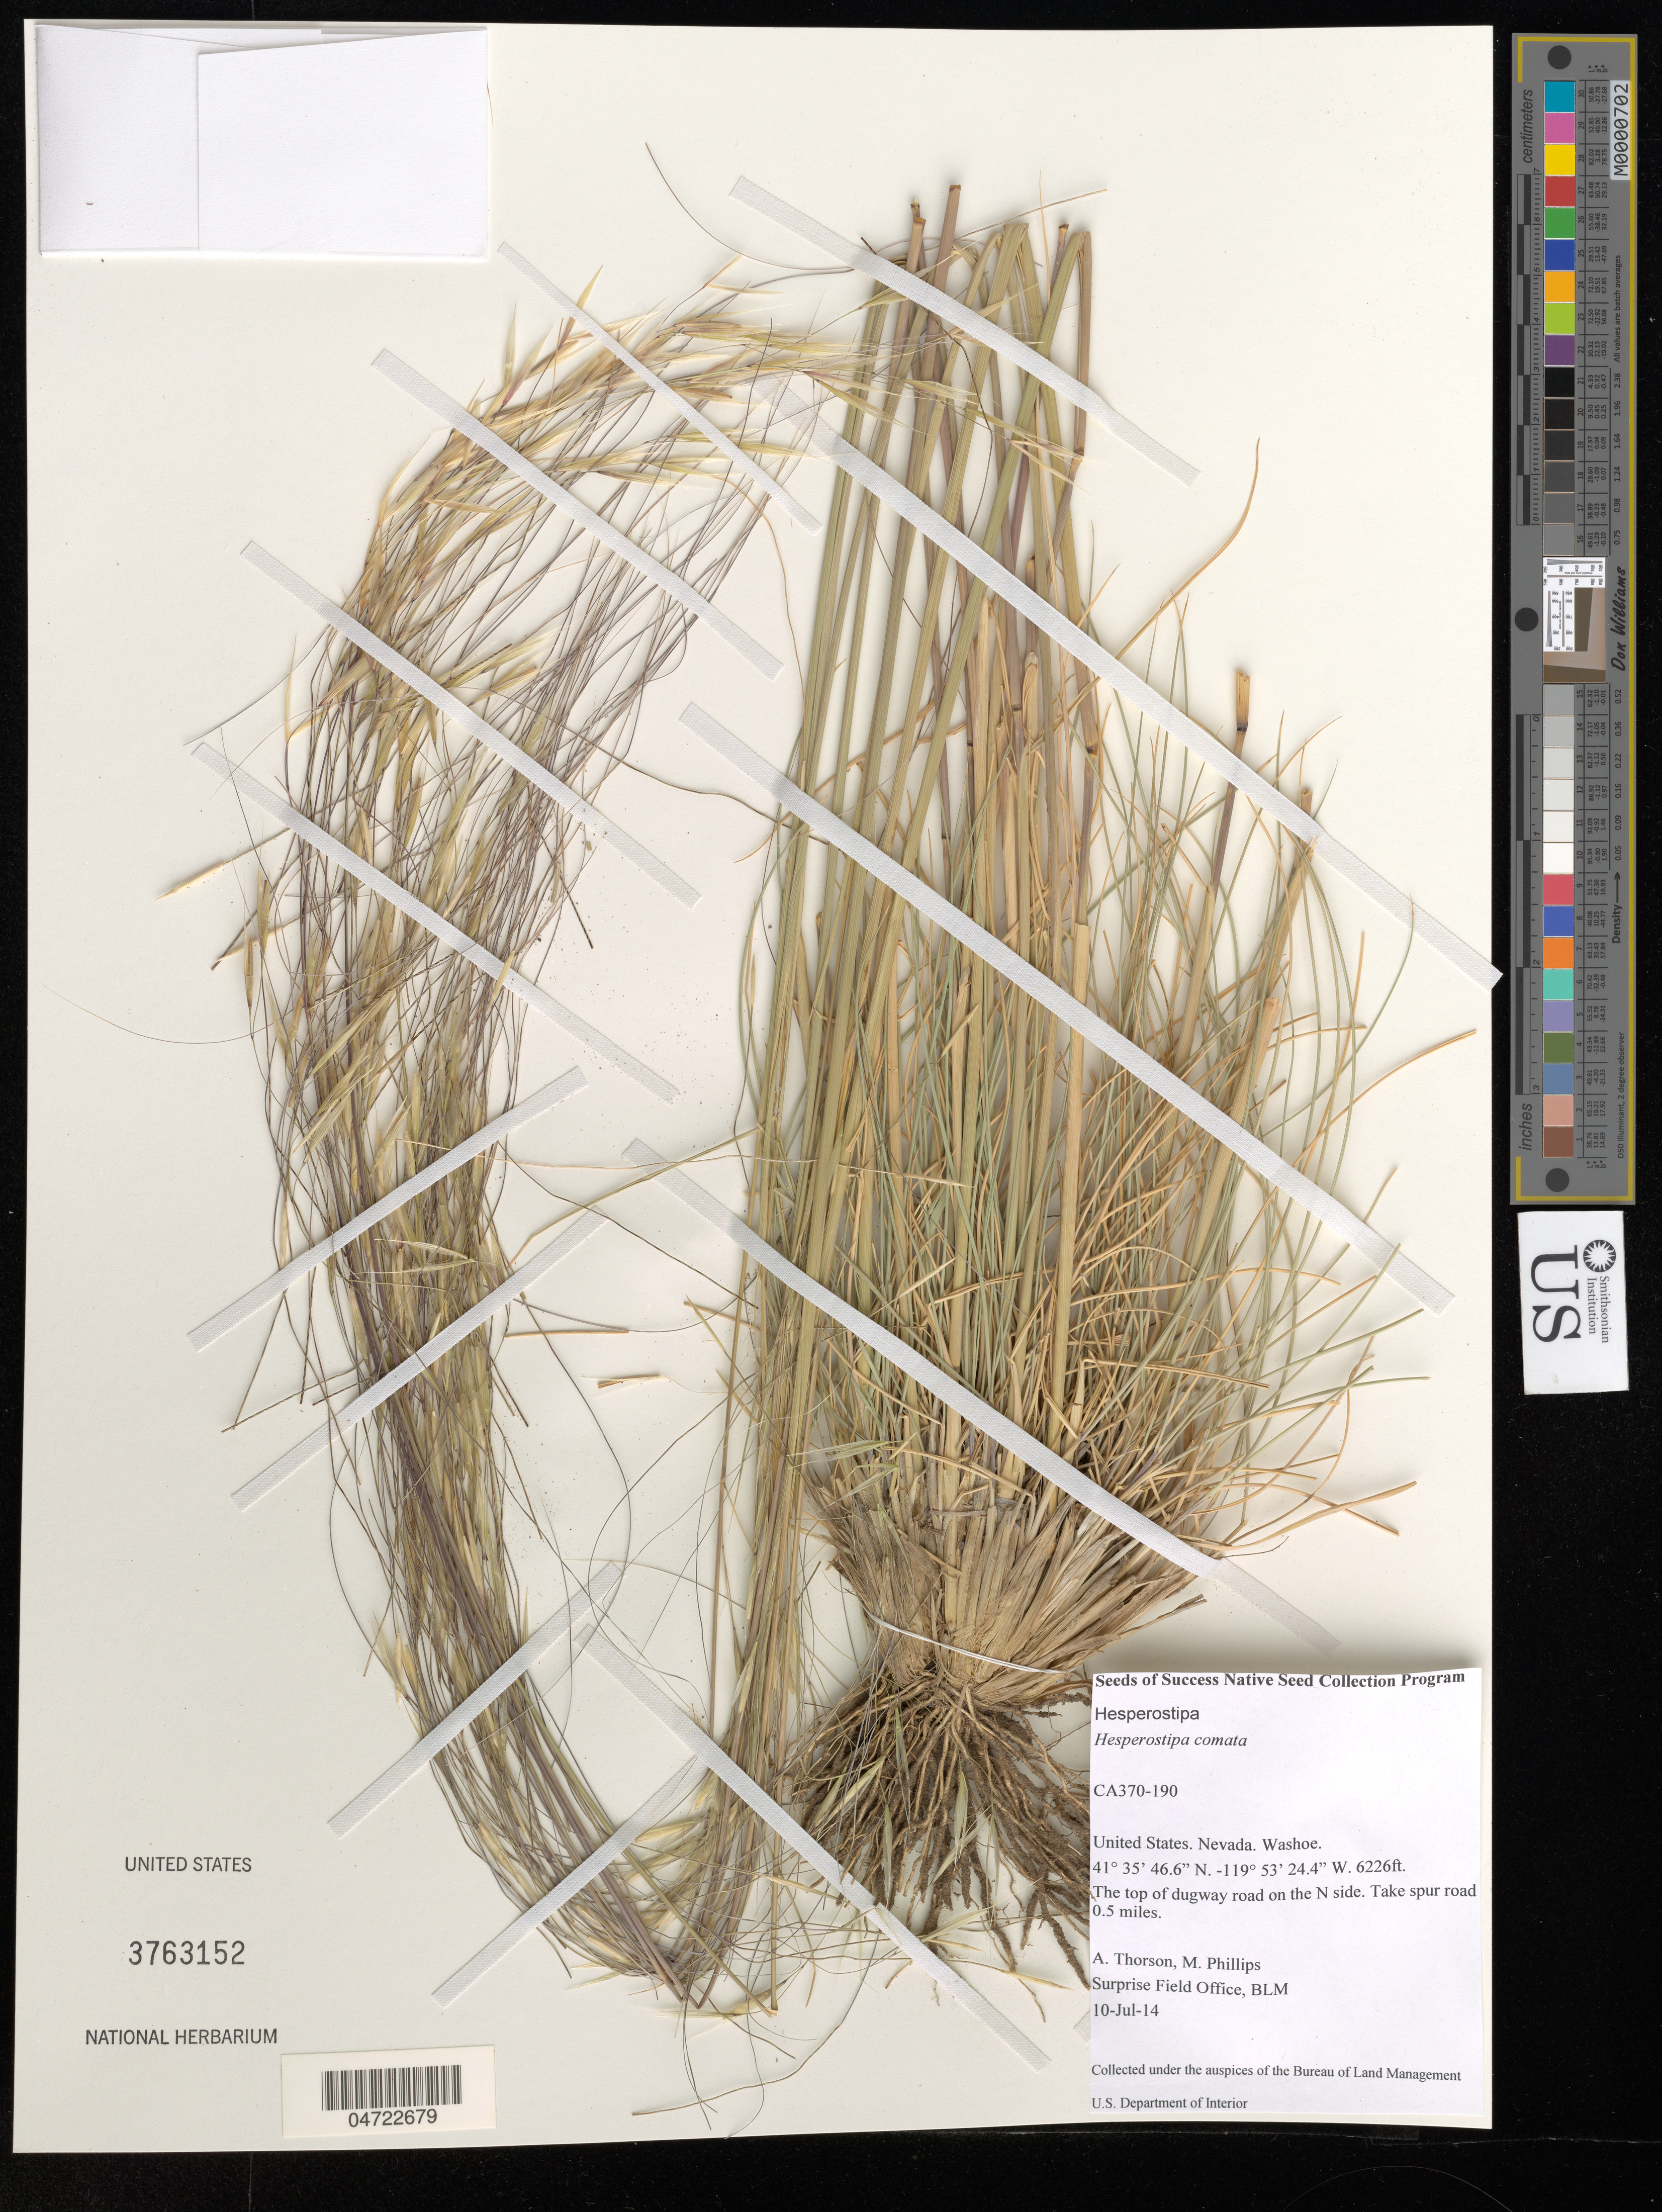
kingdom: Plantae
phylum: Tracheophyta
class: Liliopsida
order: Poales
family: Poaceae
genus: Hesperostipa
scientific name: Hesperostipa comata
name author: (Trin. & Rupr.) Barkworth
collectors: A. Thorson & M. Phillips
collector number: CA370-190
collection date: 2014-07-10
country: United States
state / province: Nevada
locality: Washoe. The top of dugway road on the N side. Take spur road 0.5 miles.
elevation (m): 1898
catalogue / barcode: US 3763152